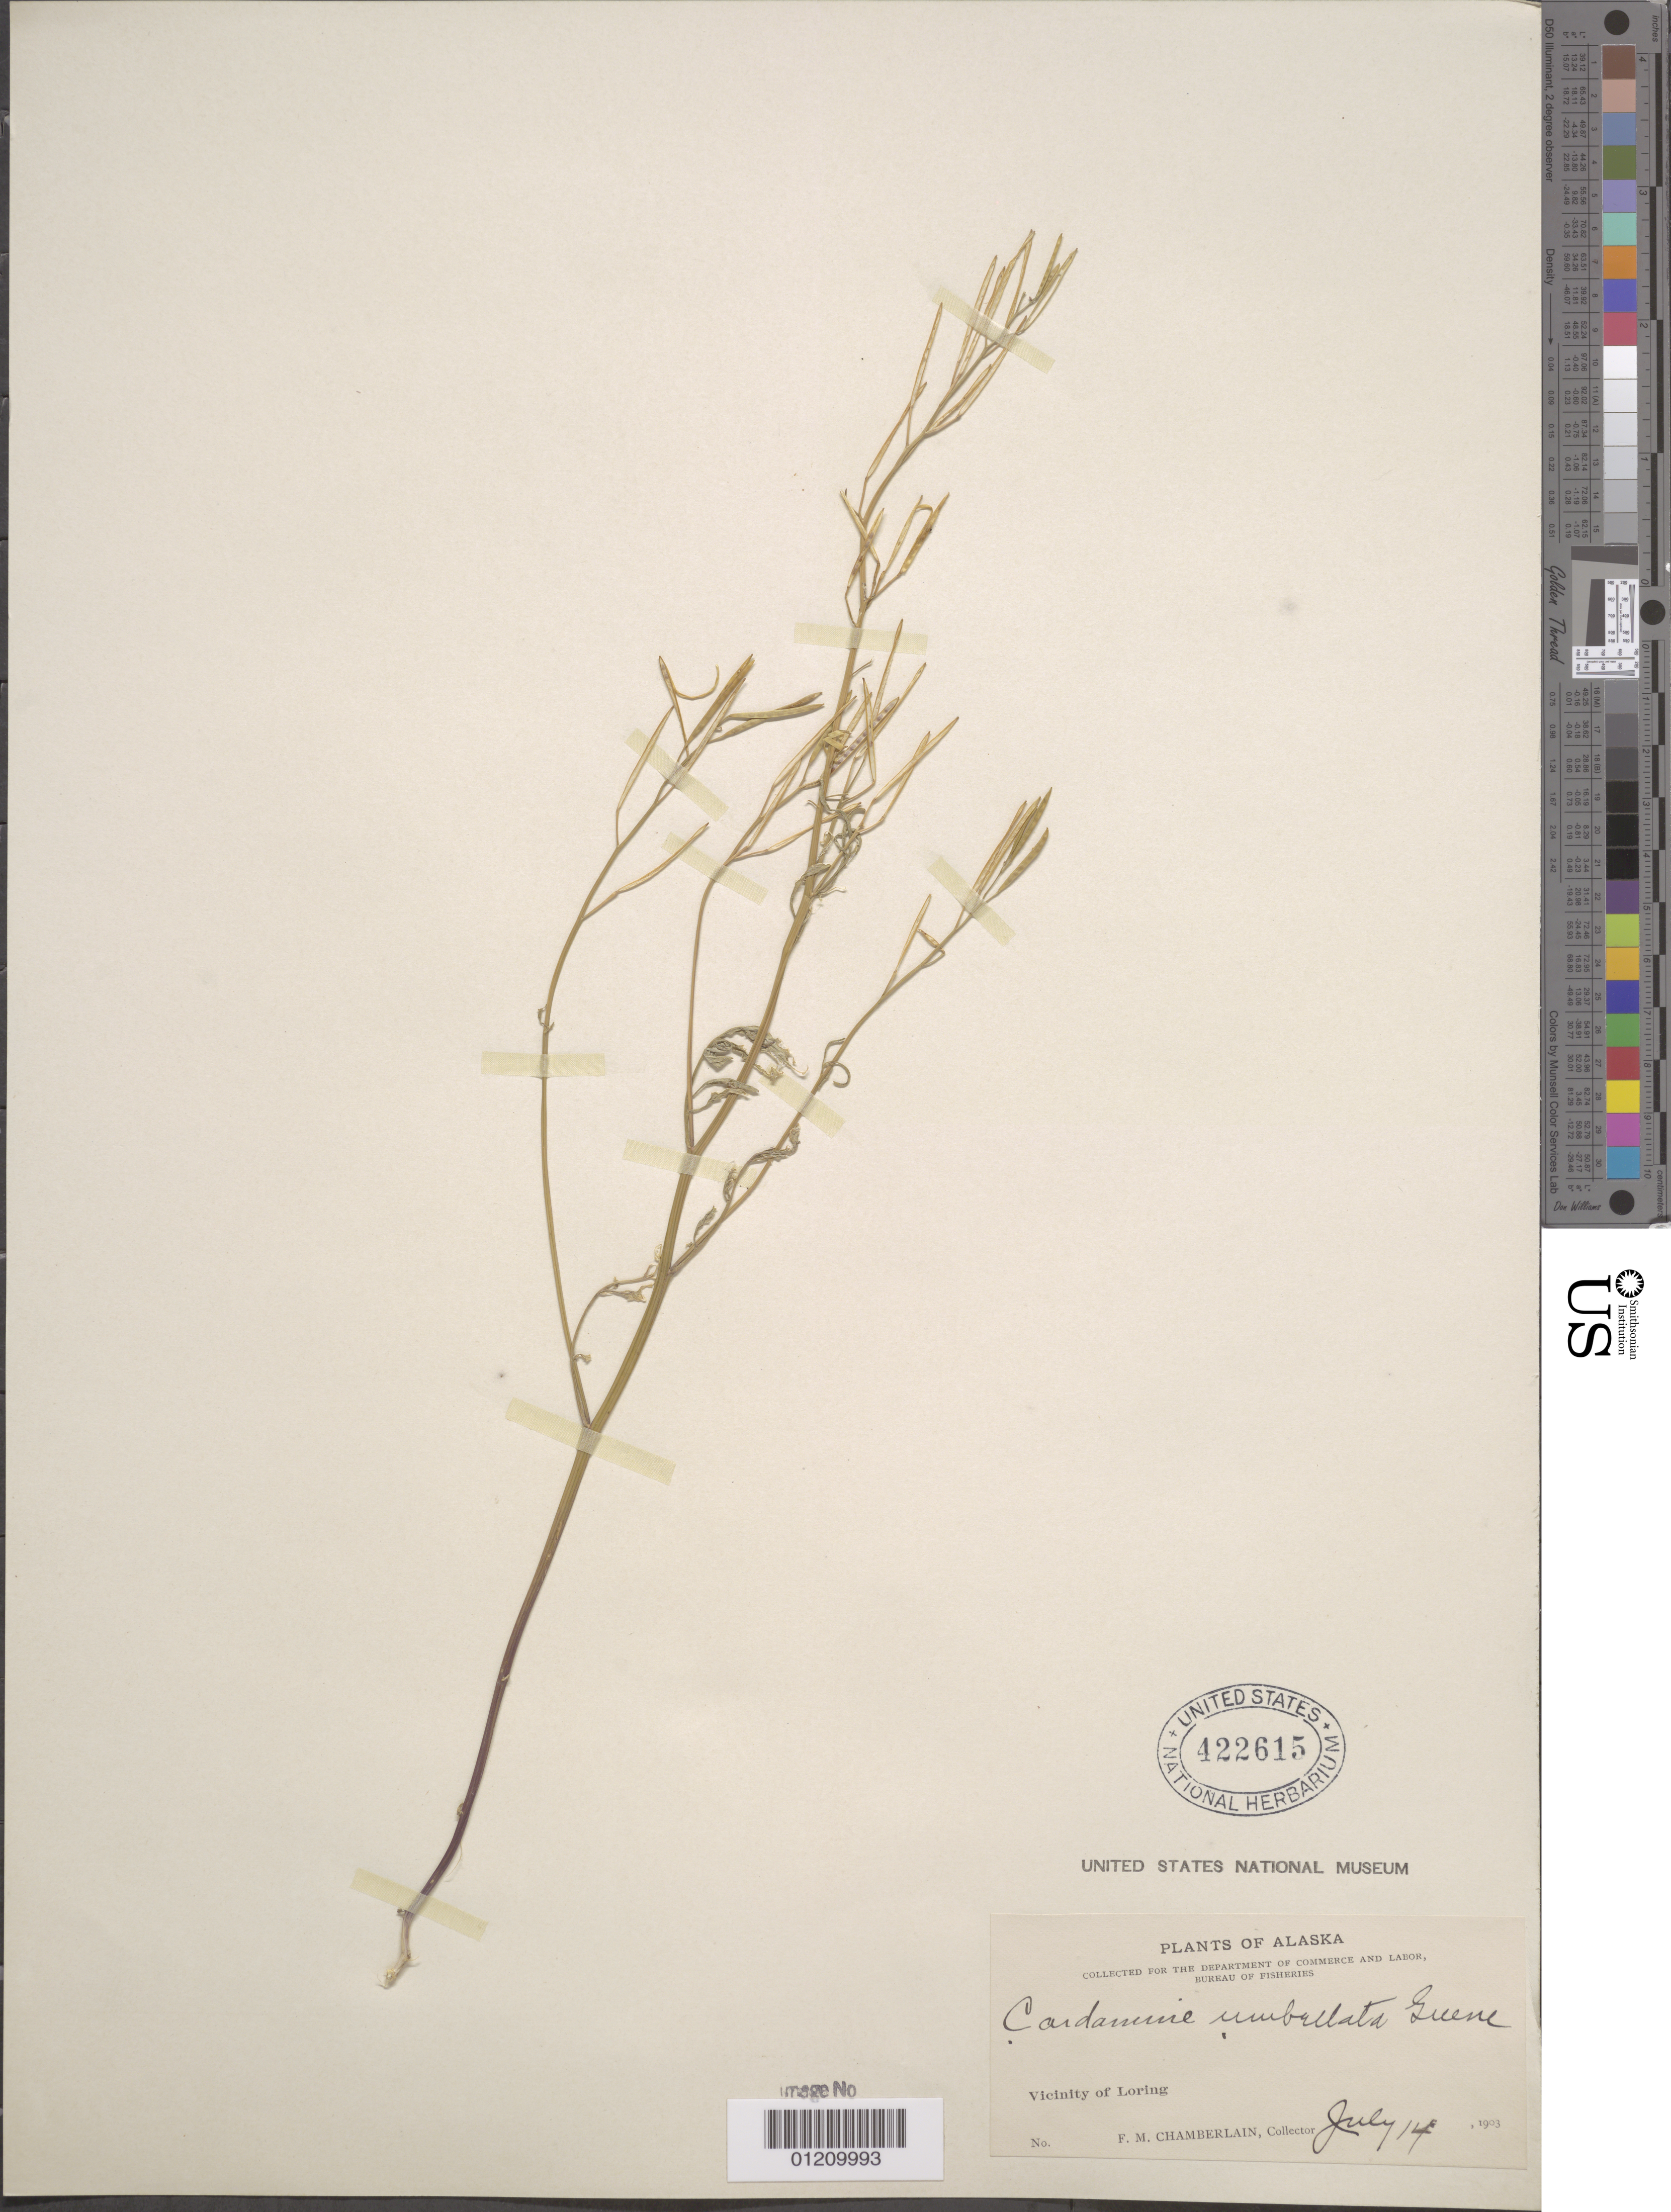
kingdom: Plantae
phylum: Tracheophyta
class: Magnoliopsida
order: Brassicales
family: Brassicaceae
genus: Cardamine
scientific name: Cardamine umbellata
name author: Greene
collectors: F. Chamberlain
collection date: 1903-07-14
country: United States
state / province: Alaska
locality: Vicinity of Loring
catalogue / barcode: US 422615